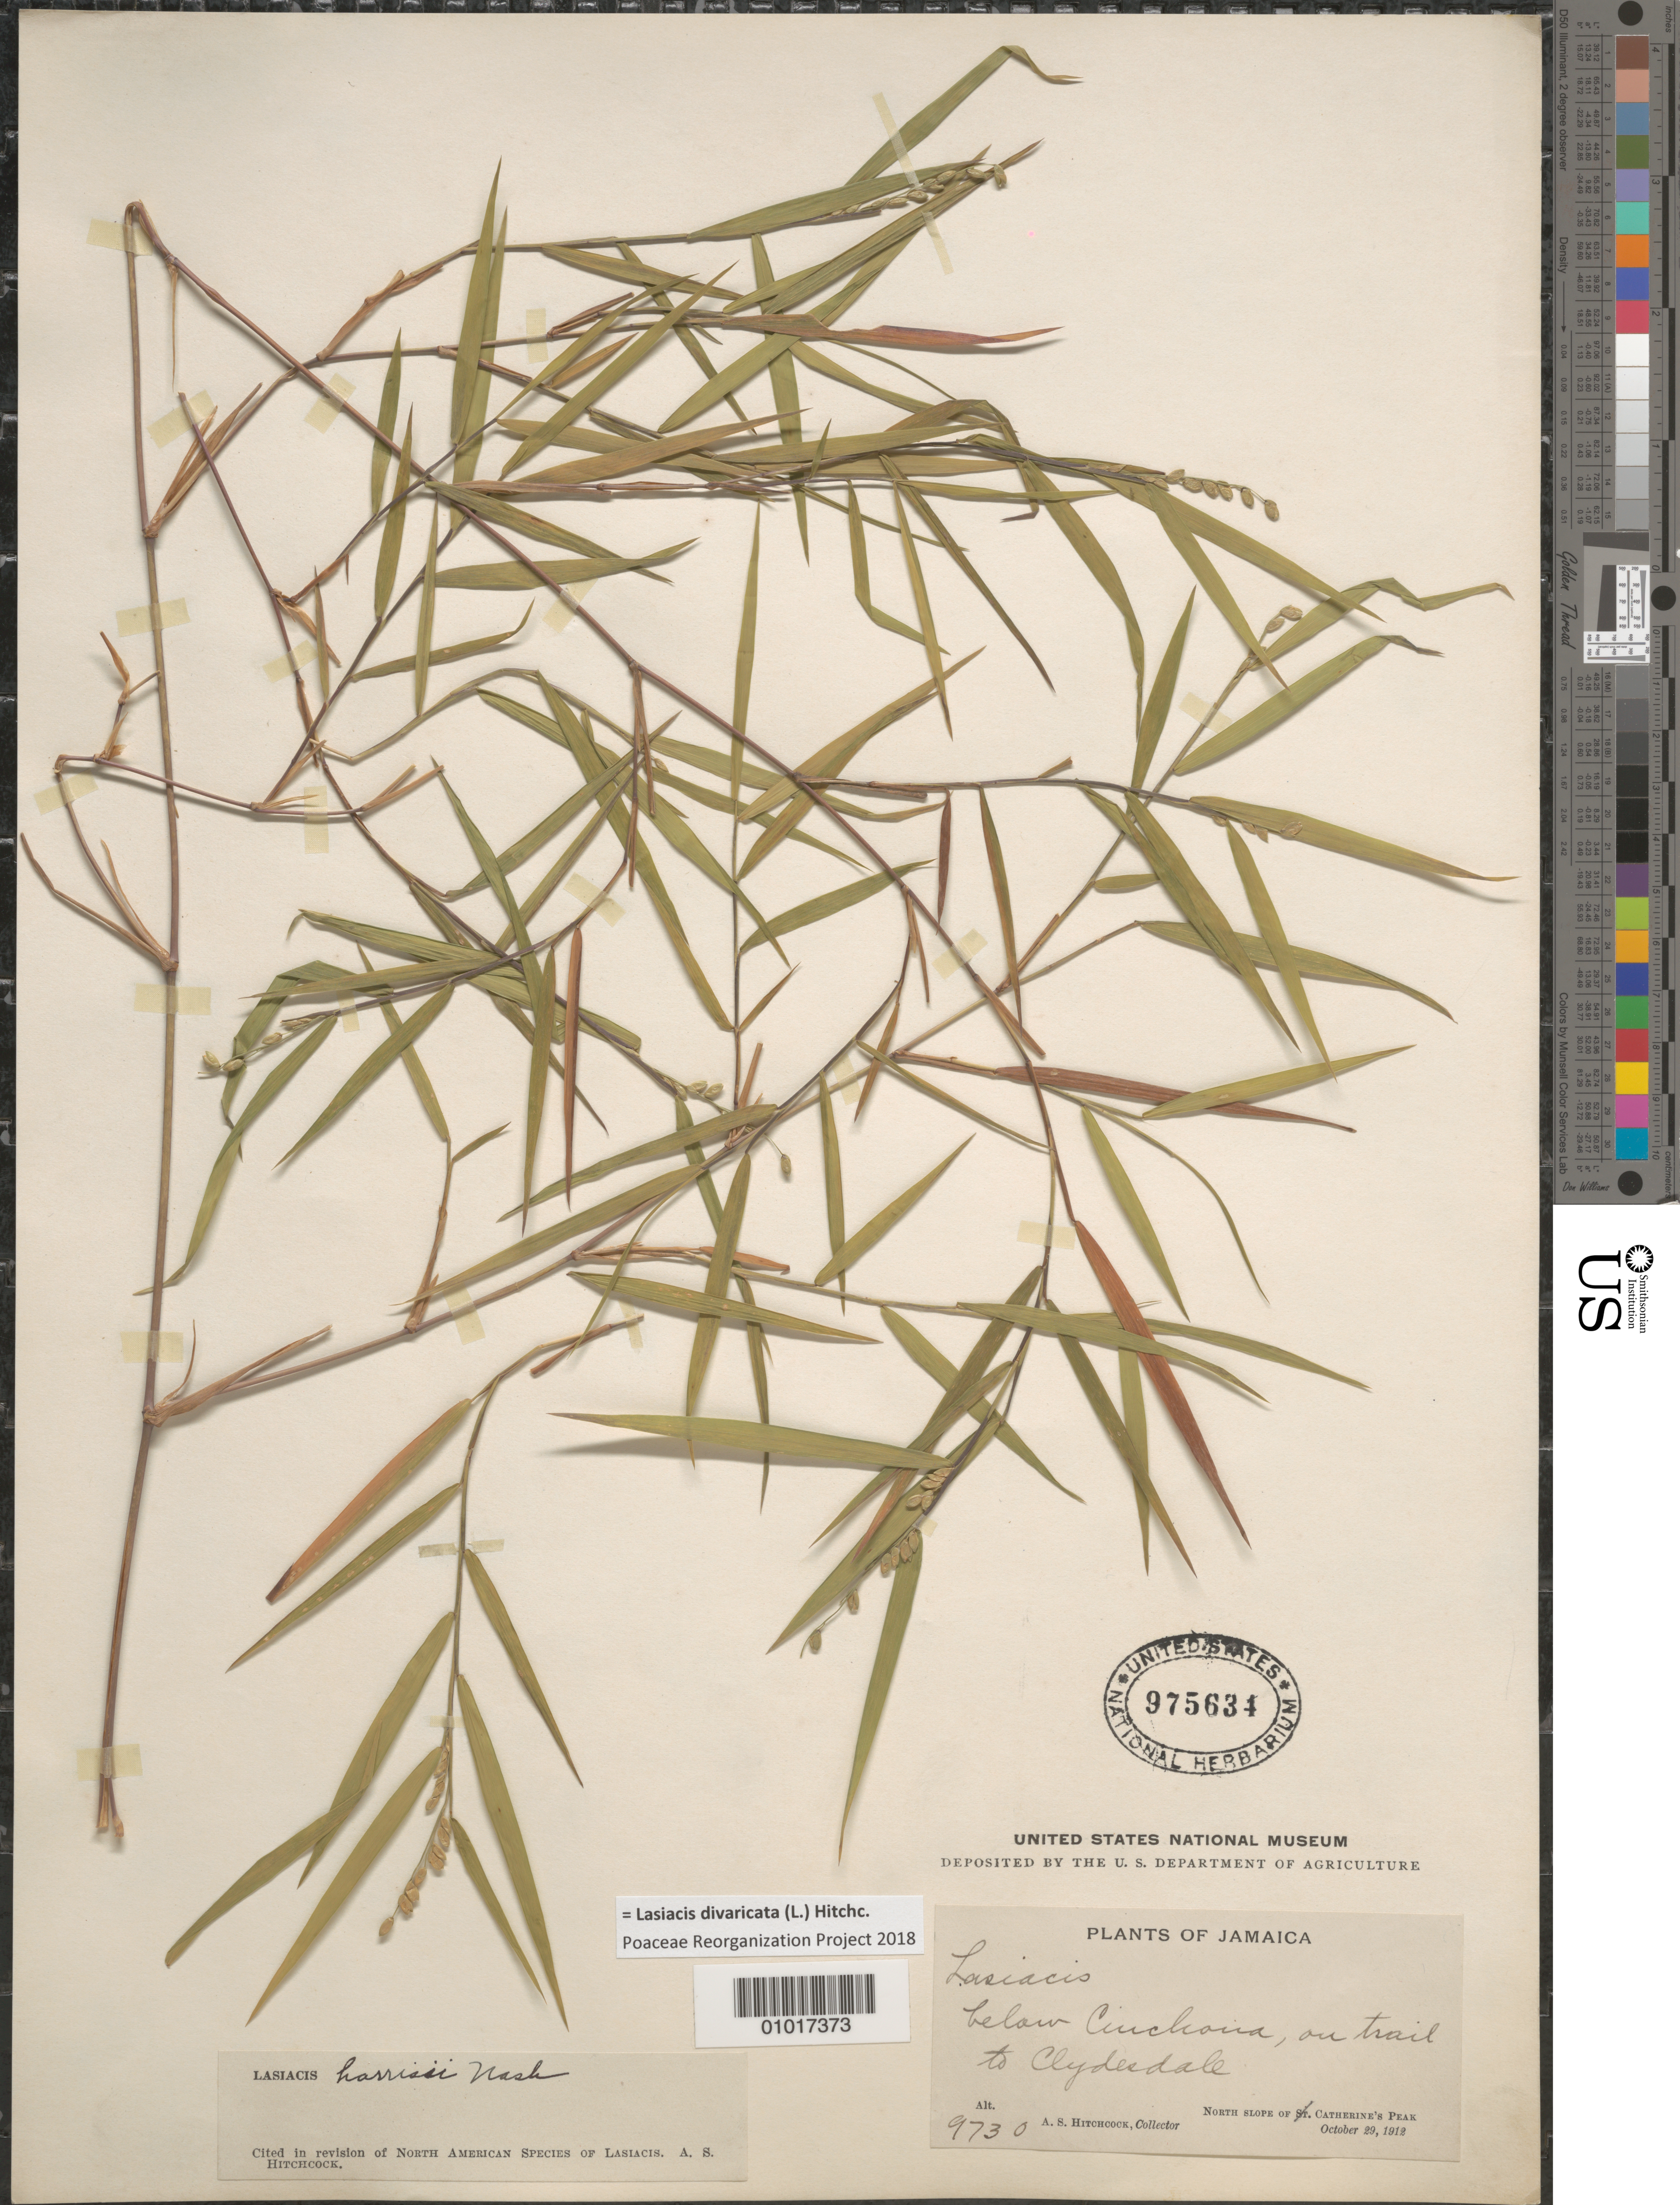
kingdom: Plantae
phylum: Tracheophyta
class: Liliopsida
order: Poales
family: Poaceae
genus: Lasiacis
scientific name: Lasiacis harrisii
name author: Nash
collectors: A. S. Hitchcock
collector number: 9730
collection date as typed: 29 Oct 1912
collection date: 1912-10-29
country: Jamaica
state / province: Saint Andrew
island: Jamaica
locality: North slope of Catherine's Peak, below Cinchoina, on trail to Clydesdale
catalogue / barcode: US 975634